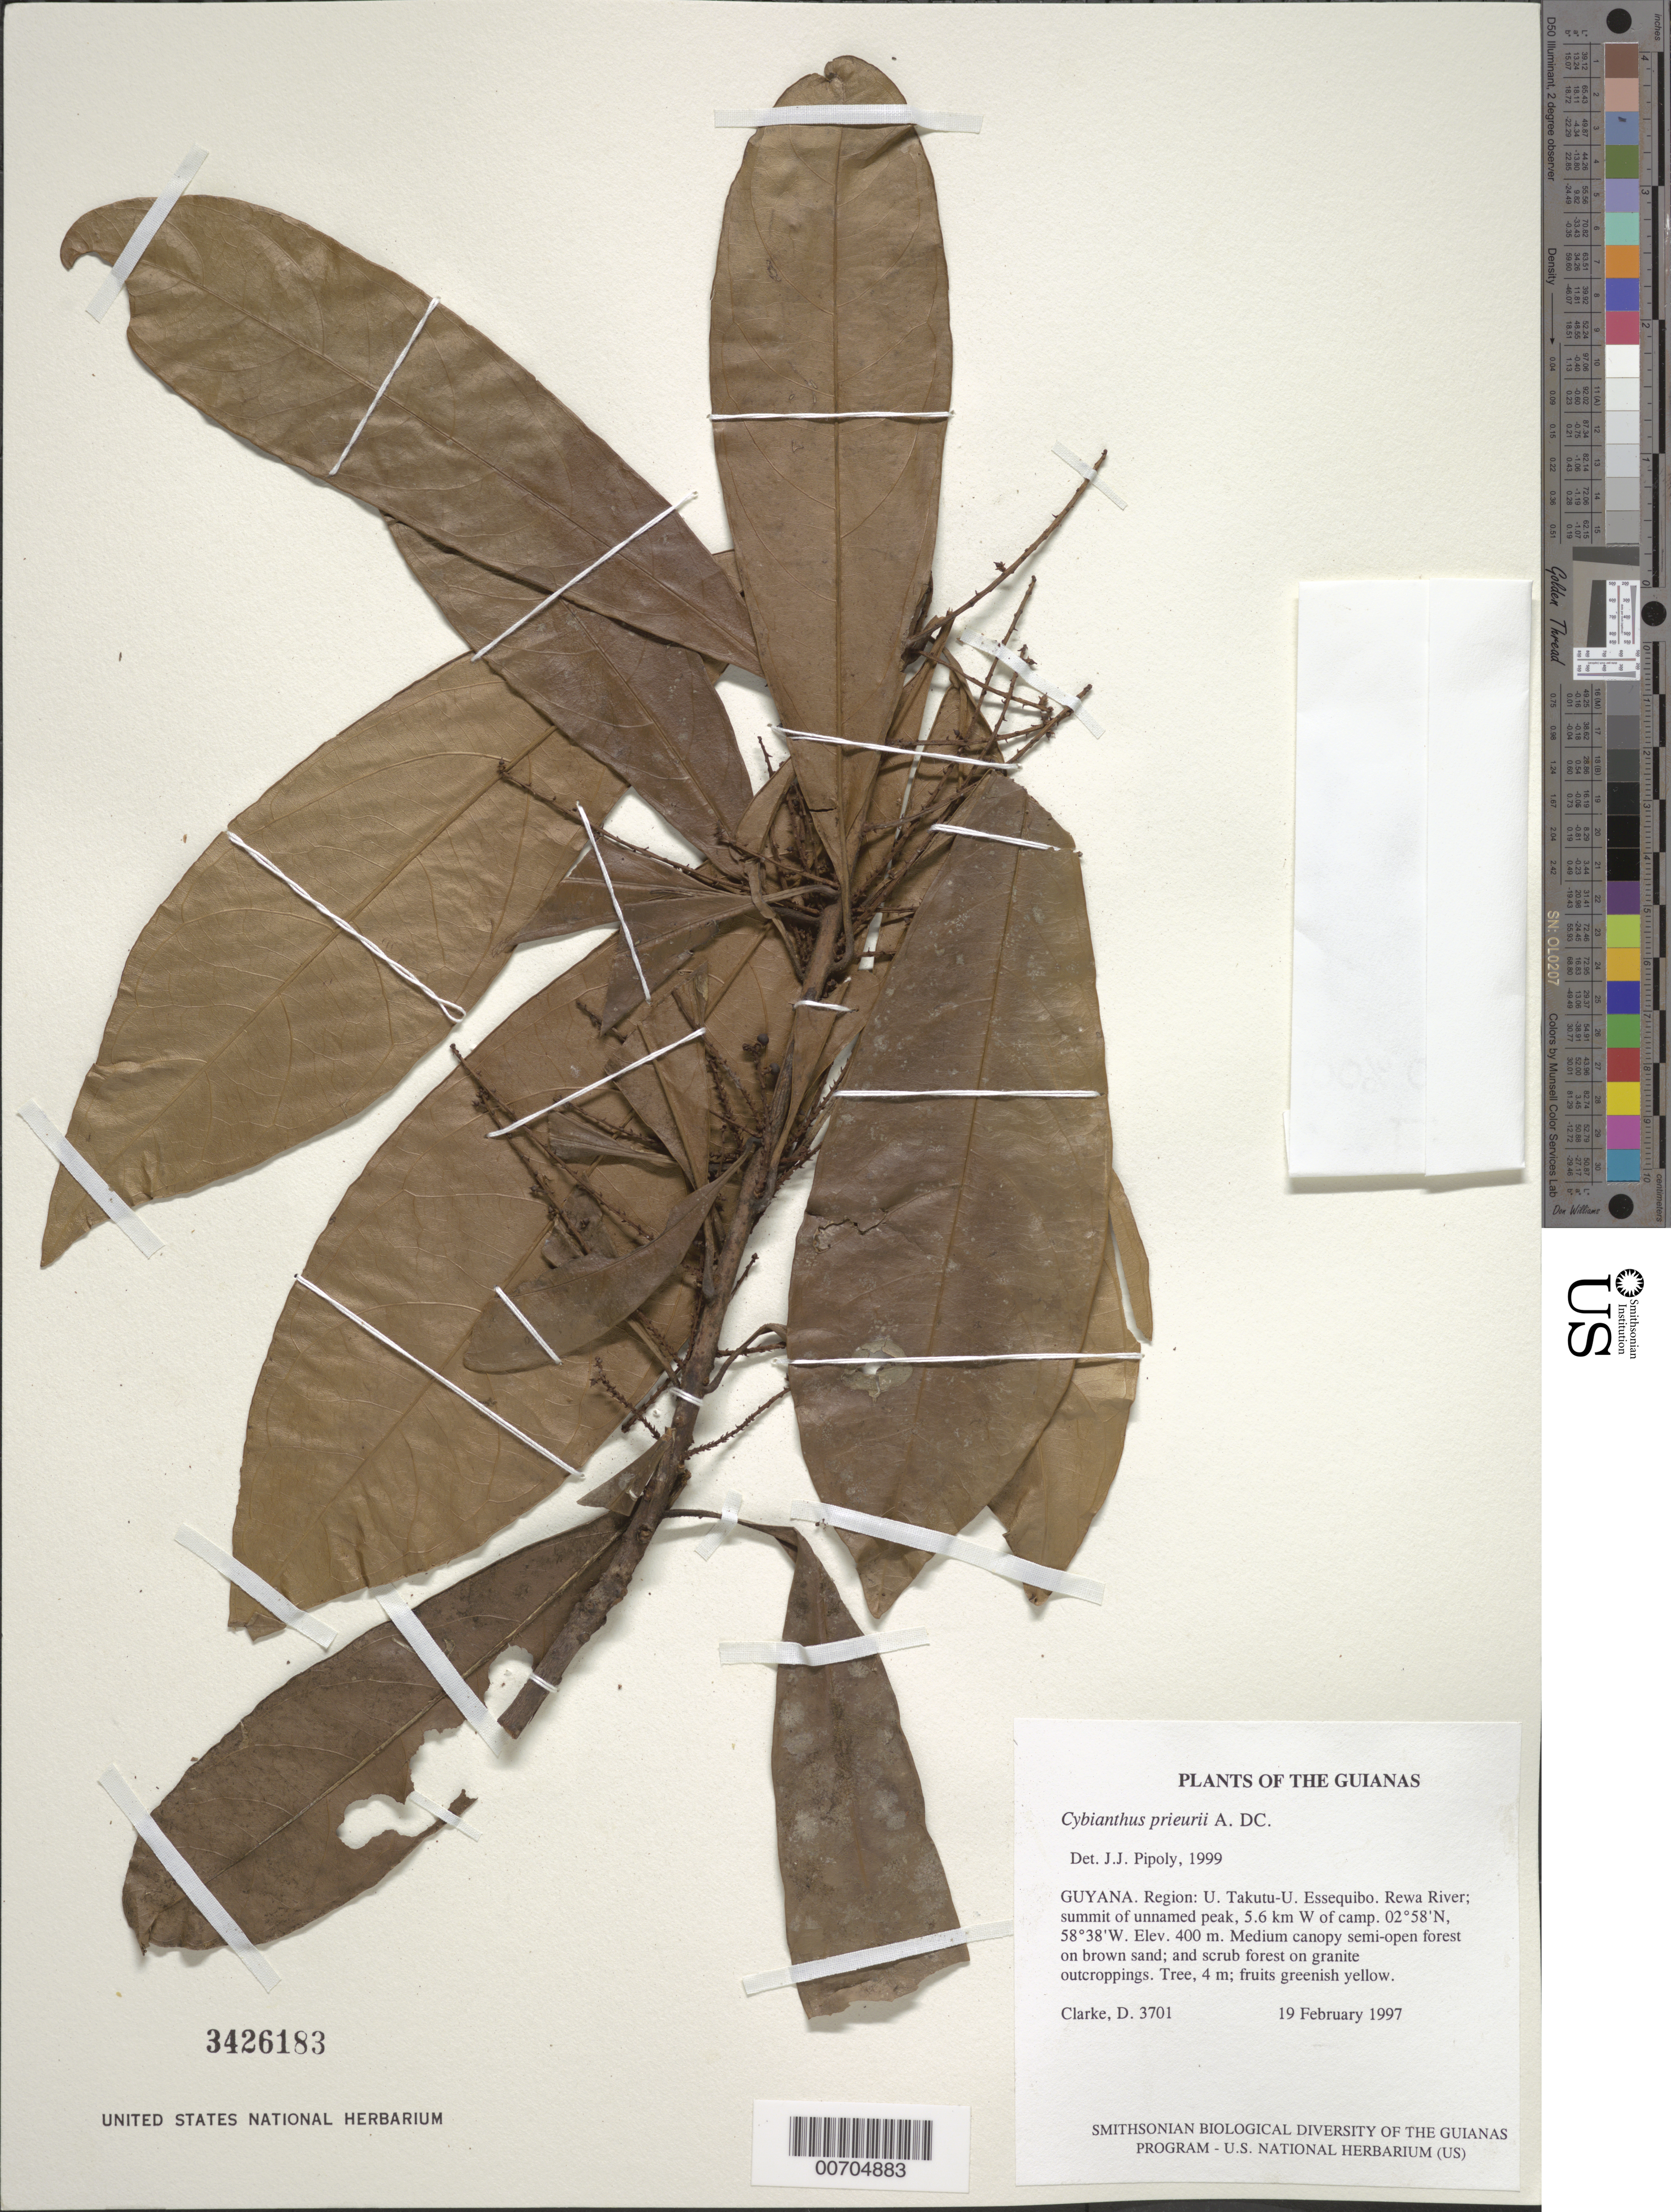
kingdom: Plantae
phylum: Tracheophyta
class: Magnoliopsida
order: Ericales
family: Primulaceae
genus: Cybianthus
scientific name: Cybianthus prieurii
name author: A. DC.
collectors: D. Clarke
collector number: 3701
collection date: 1997-02-19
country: Guyana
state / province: U. Takutu-U. Essequibo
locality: Region: U.Takutu-U. Essequibo. Rewa River; summit of unnamed peak, 5.6 km W of camp.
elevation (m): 400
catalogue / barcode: US 3426183